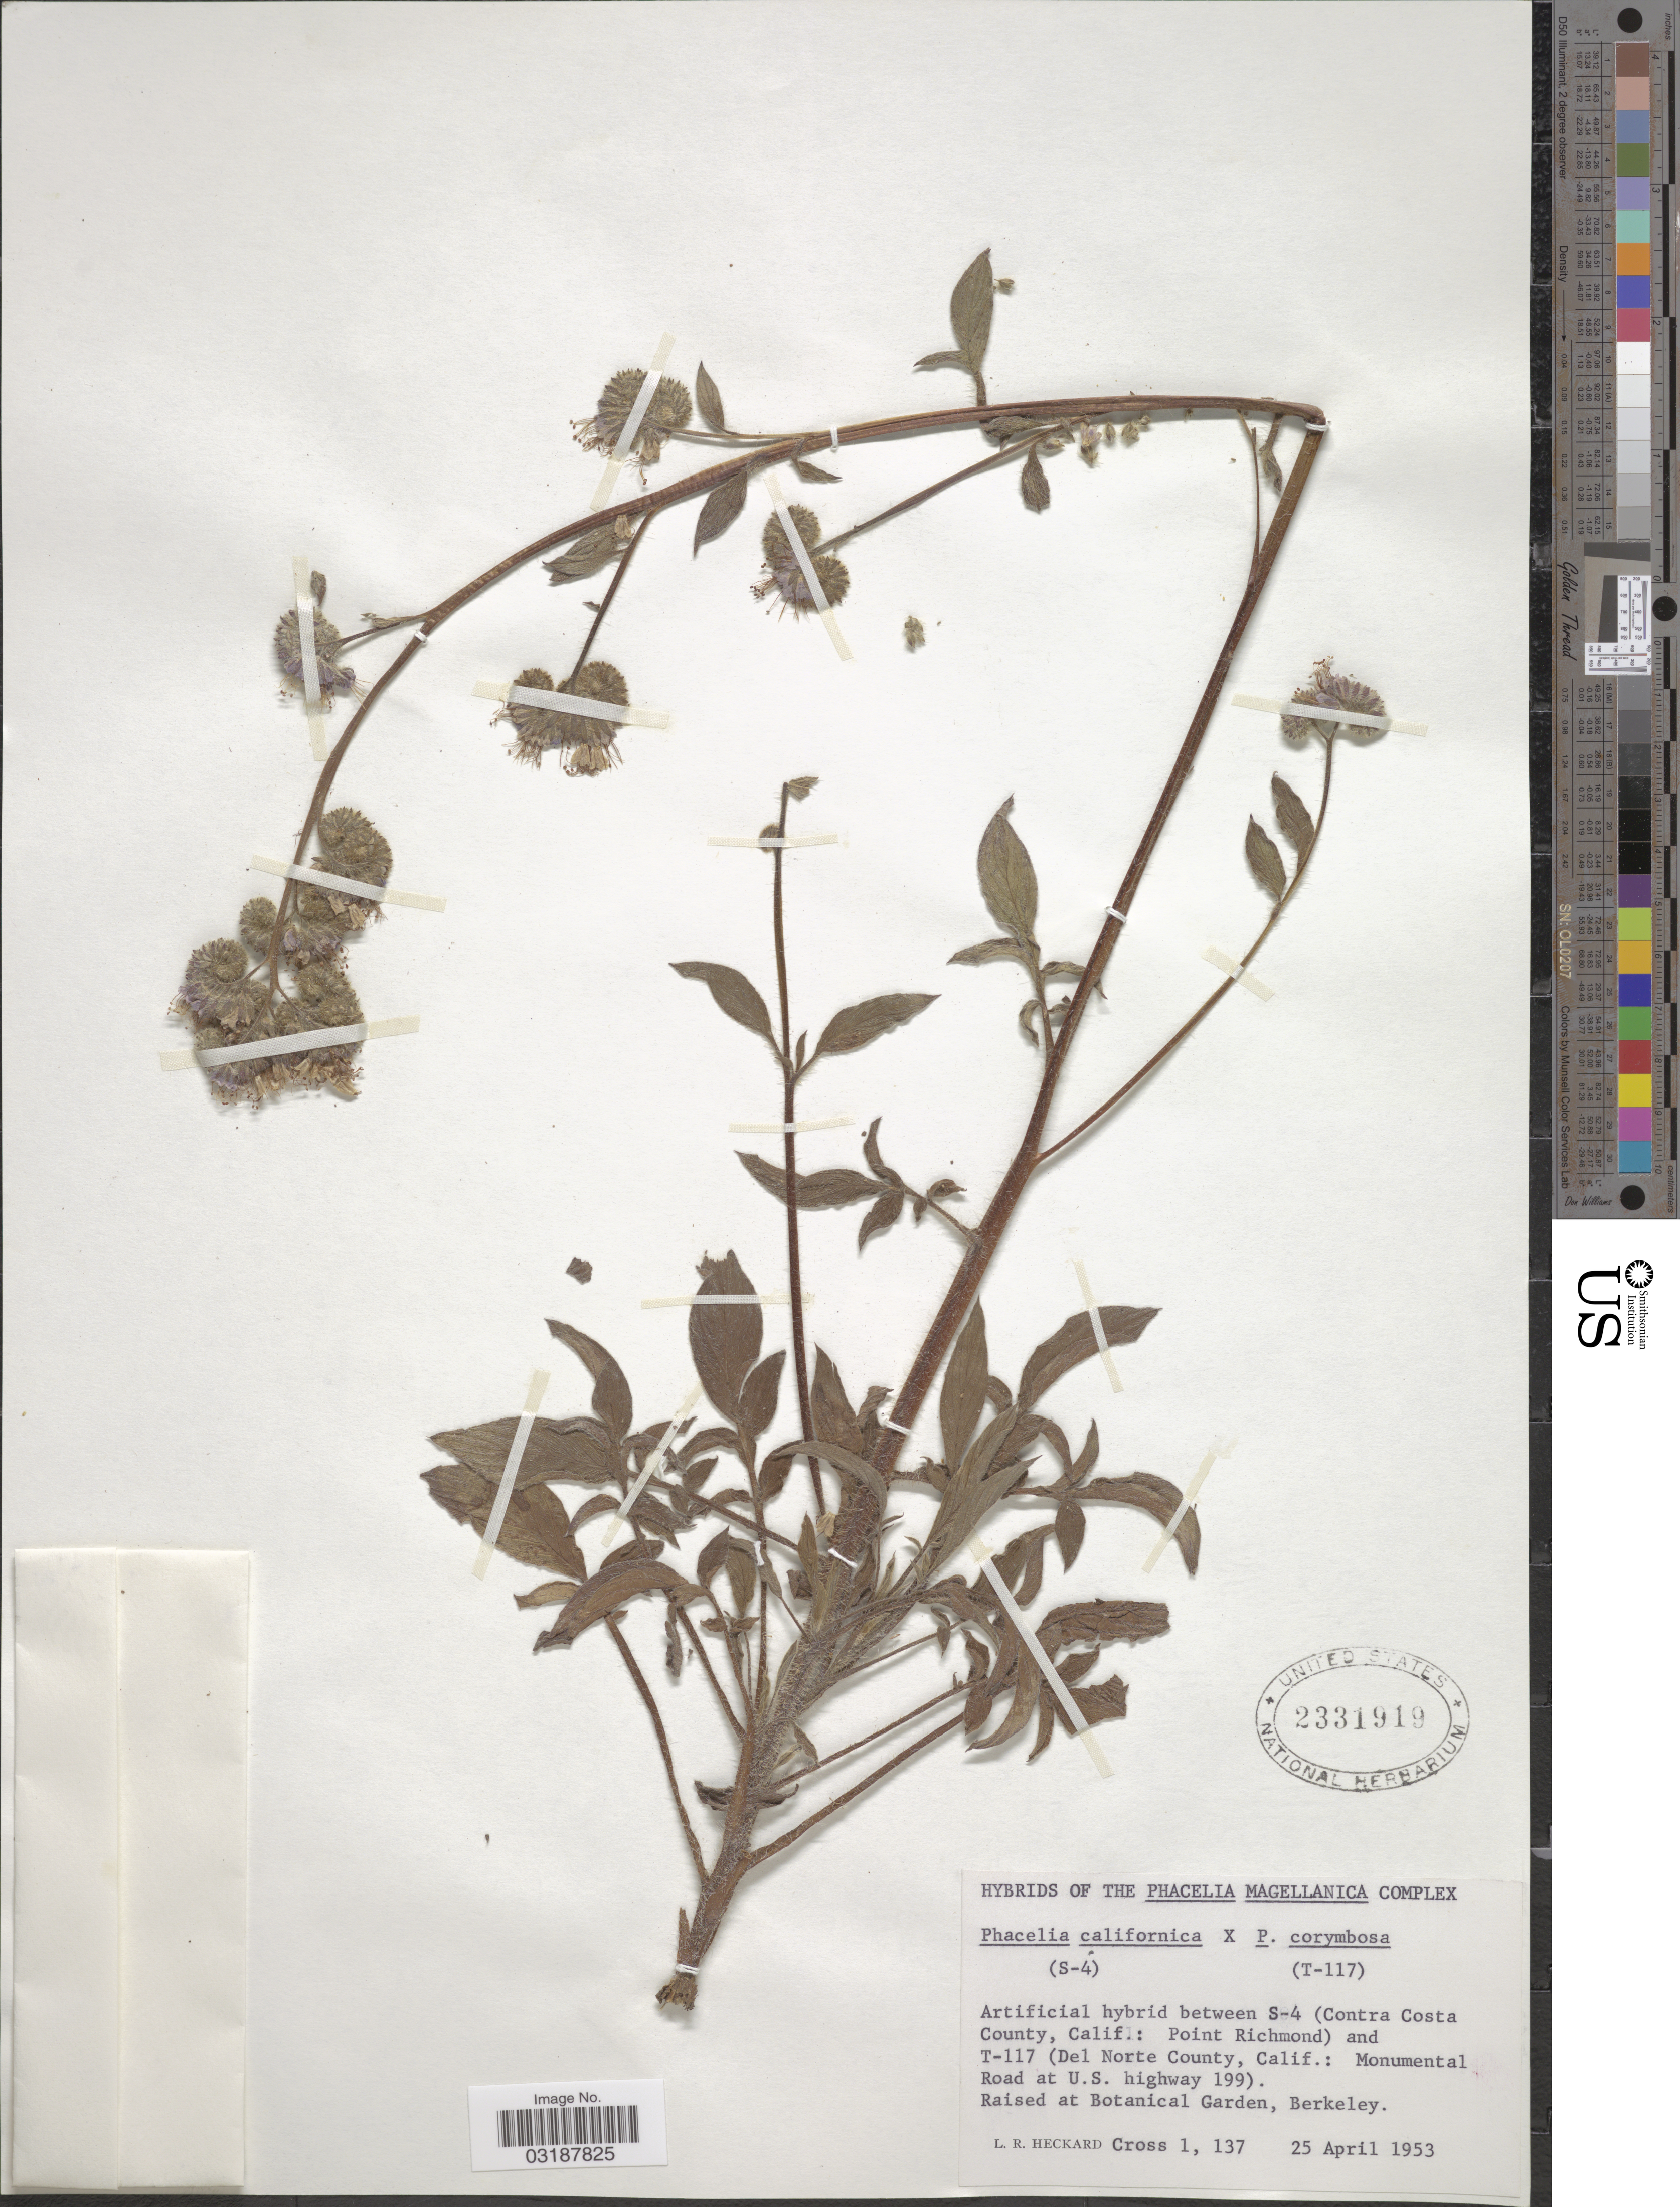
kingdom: Plantae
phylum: Tracheophyta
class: Magnoliopsida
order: Boraginales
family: Hydrophyllaceae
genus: Phacelia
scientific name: Phacelia californica x P. corymbosa Jeps.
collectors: L. R. Heckard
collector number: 137?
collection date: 1953-04-25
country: United States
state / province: California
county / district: Alameda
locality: Raised at Botanical Garden, Berkeley.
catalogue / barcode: US 2331919